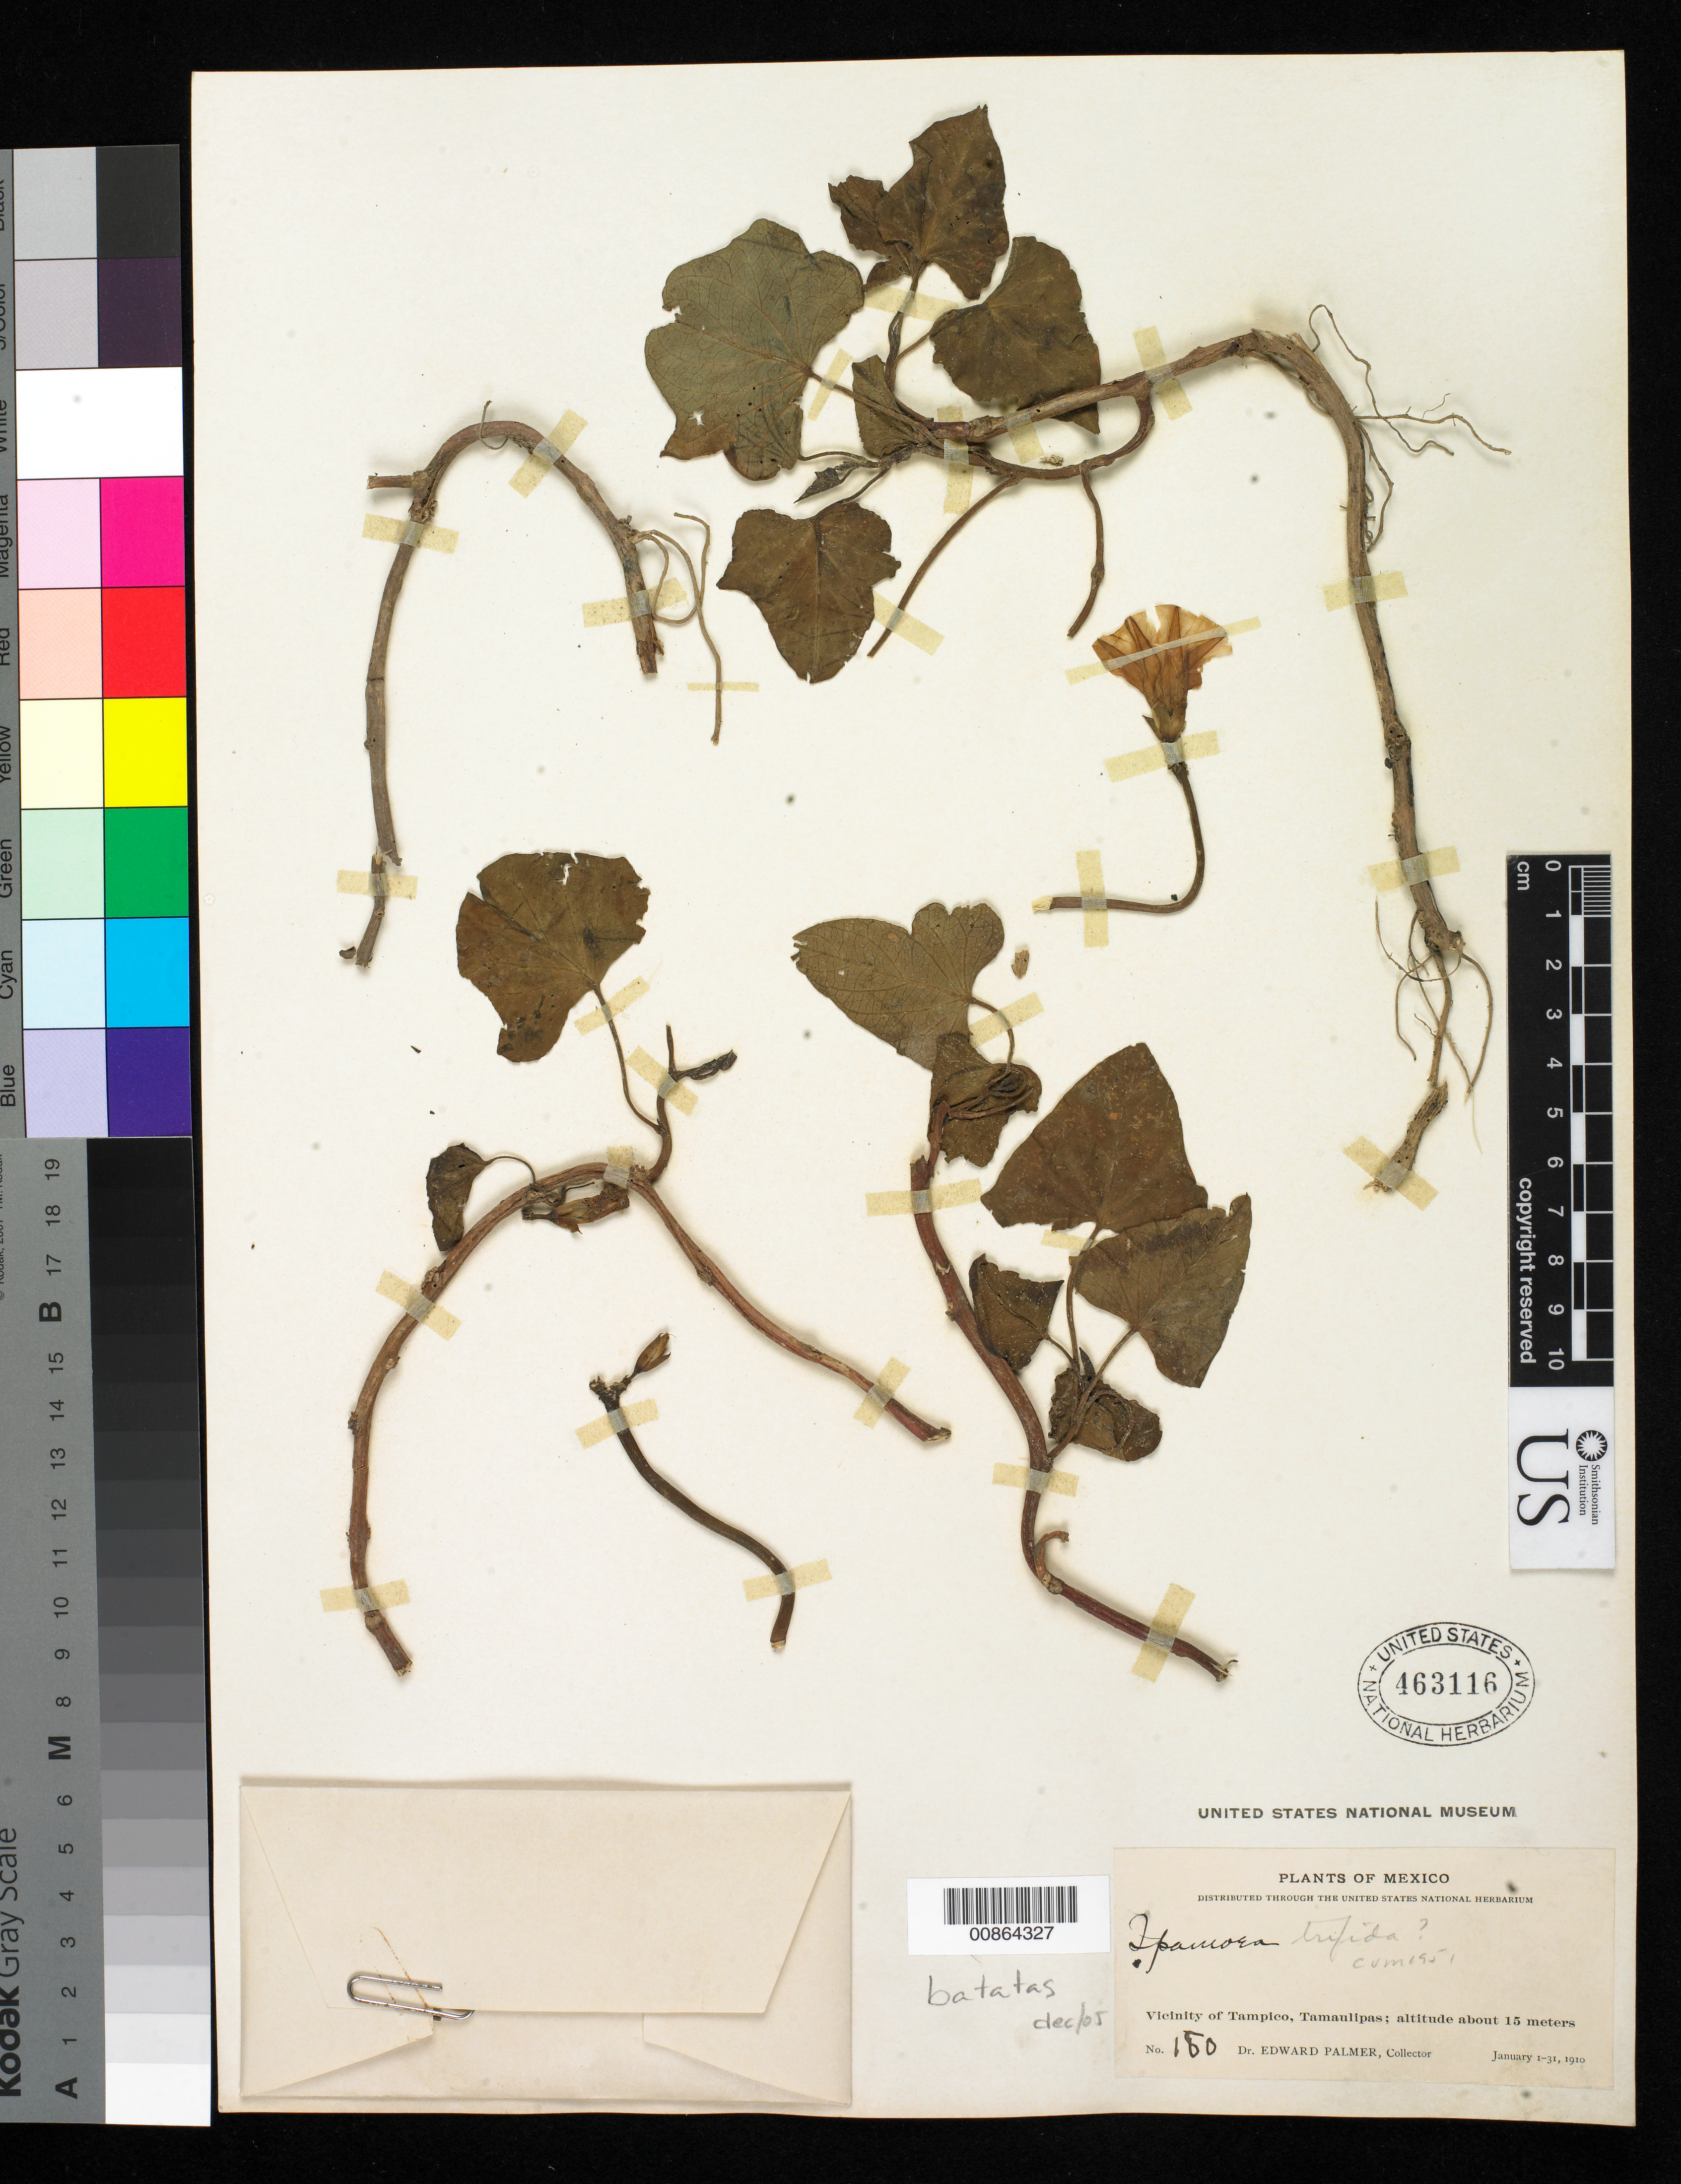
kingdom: Plantae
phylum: Tracheophyta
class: Magnoliopsida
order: Solanales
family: Convolvulaceae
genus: Ipomoea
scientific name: Ipomoea batatas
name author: (L.) Lam.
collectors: E. Palmer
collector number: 150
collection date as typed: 01 Jan 1910 to 31 Jan 1910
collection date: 1910-01-01/1910-01-31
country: Mexico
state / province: Tamaulipas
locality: Vicinity of Tampico, Tamaulipas.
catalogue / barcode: US 463116